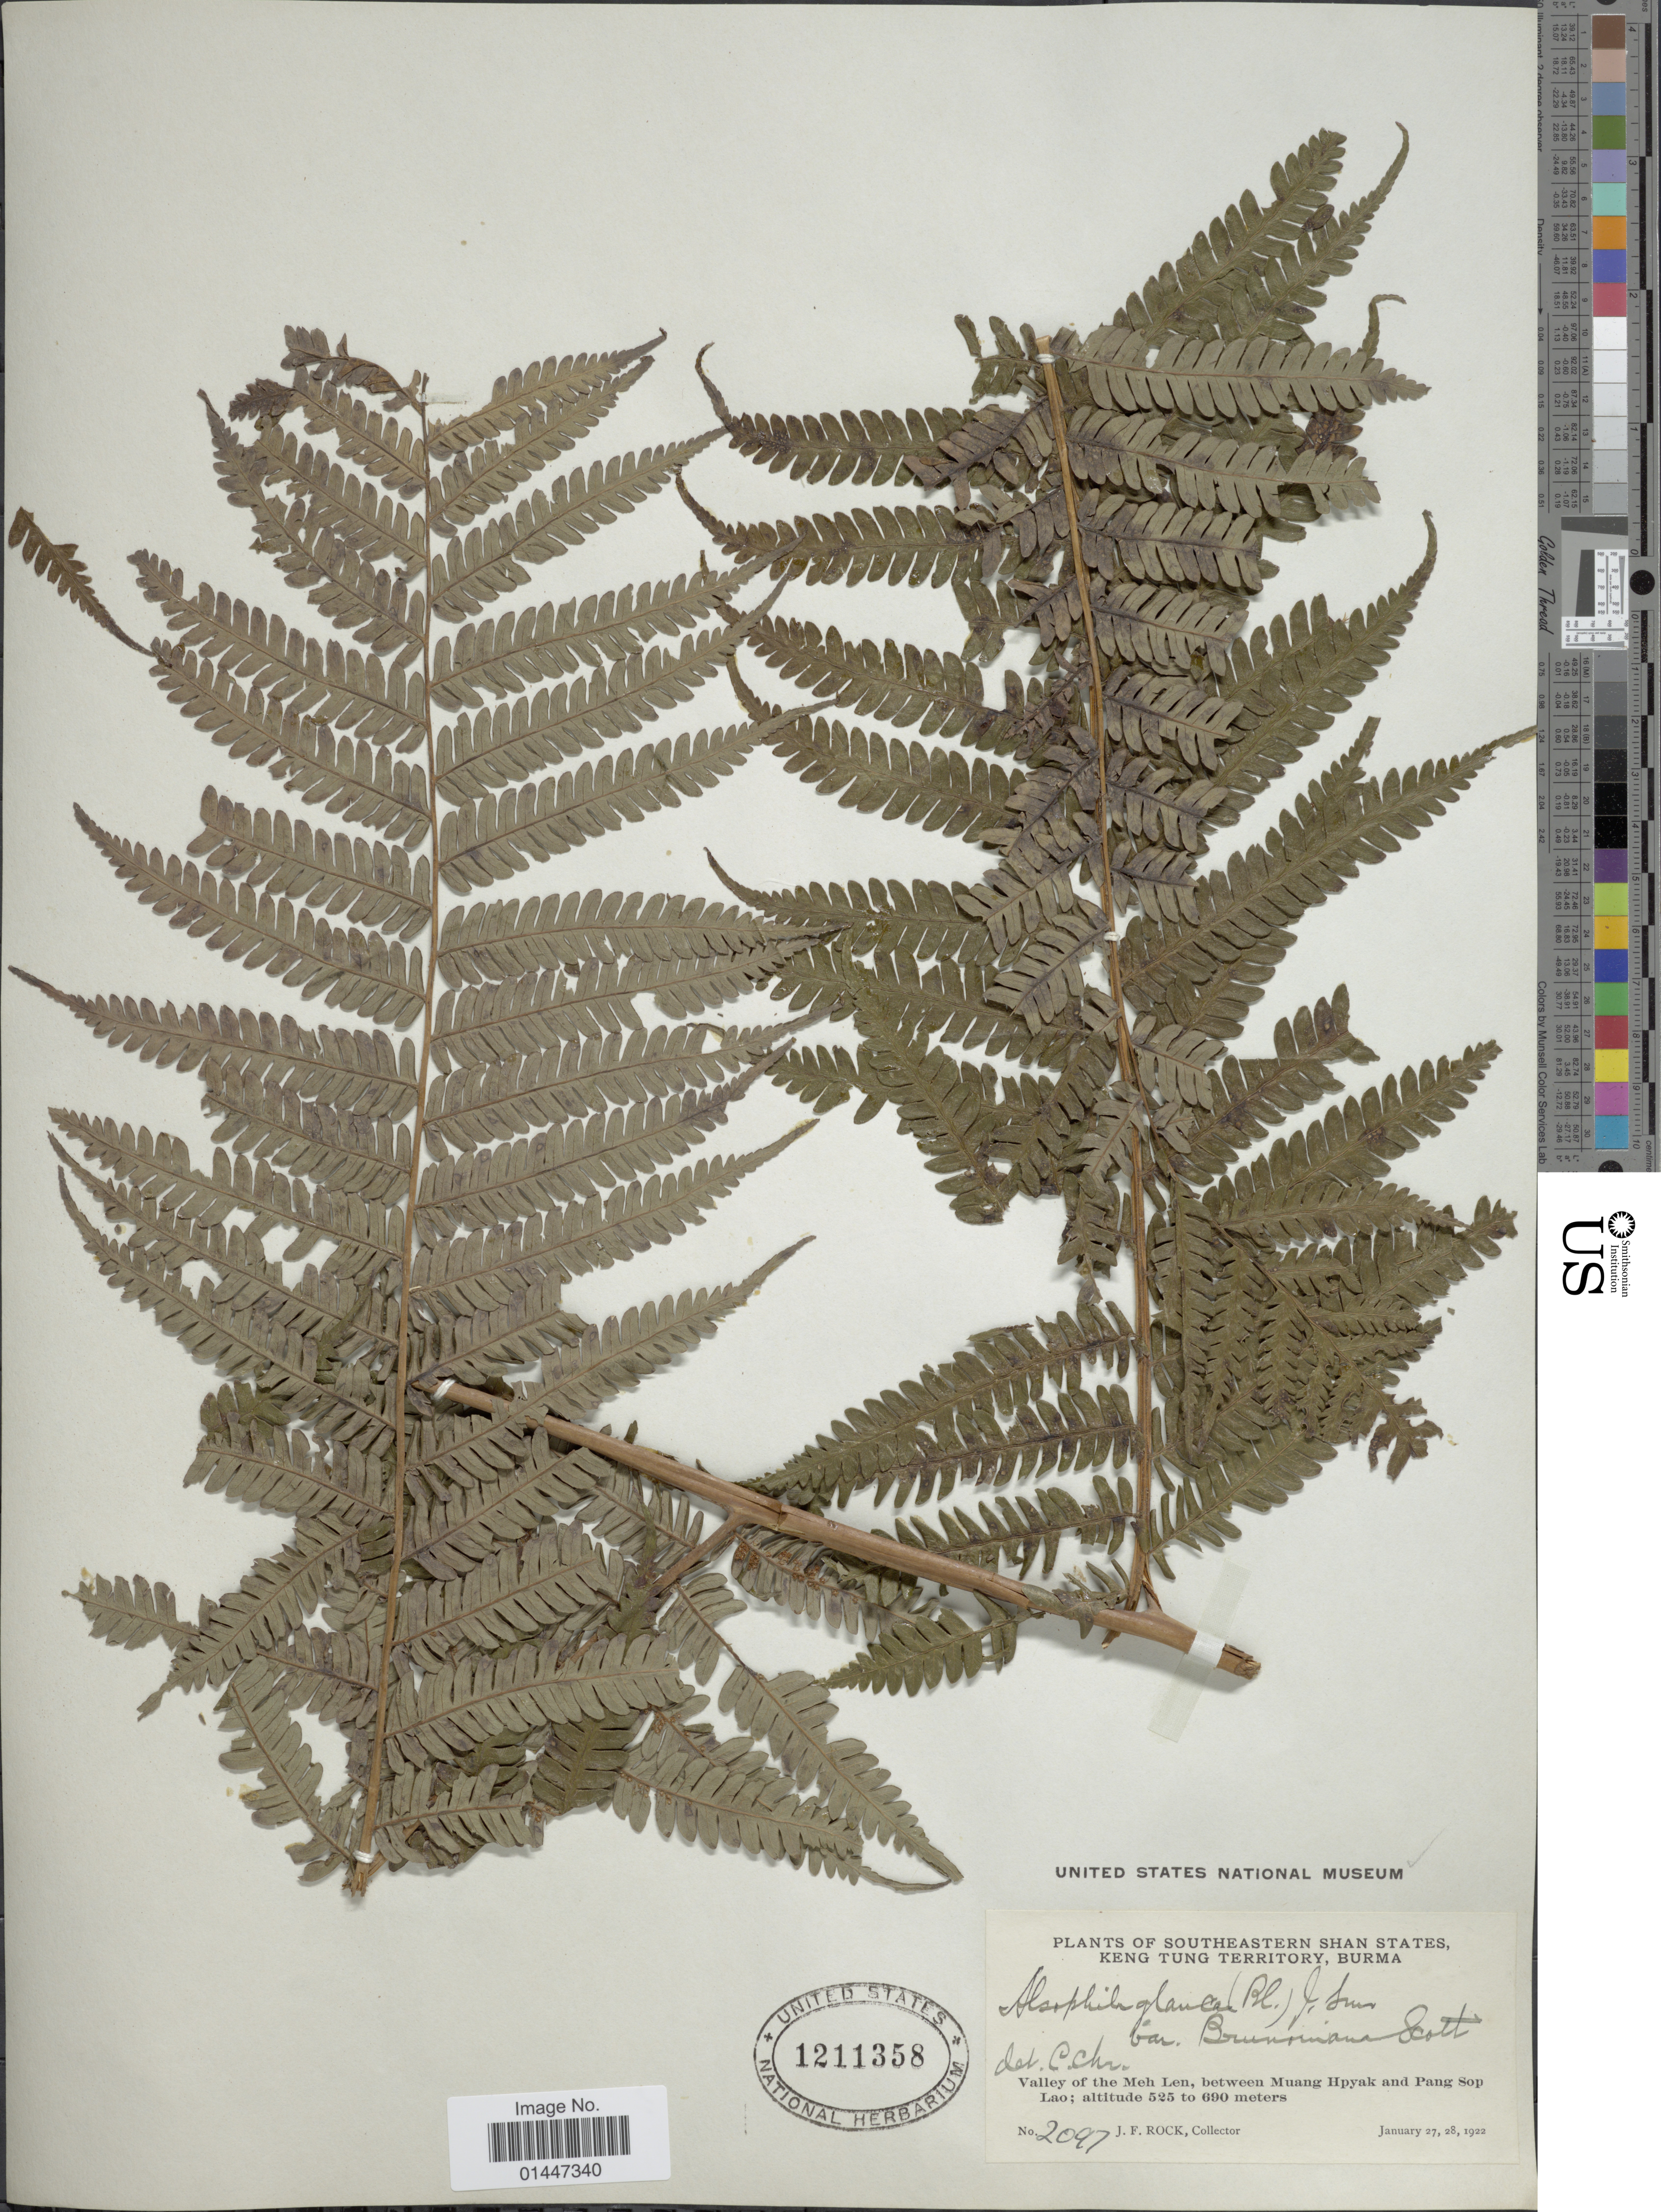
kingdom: Plantae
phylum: Tracheophyta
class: Polypodiopsida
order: Cyatheales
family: Cyatheaceae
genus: Sphaeropteris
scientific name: Sphaeropteris brunoniana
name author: (Wall. ex Hook.) R.M. Tryon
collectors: J. F. Rock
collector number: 2097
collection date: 1922-01-27/1922-01-28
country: Myanmar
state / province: Shan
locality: Southeastern Shen States, Ken Tung Territory, Burma. Valley of the Meh Len, between Muang Hpyak and Pang Sop Lao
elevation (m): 525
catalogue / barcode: US 1211358